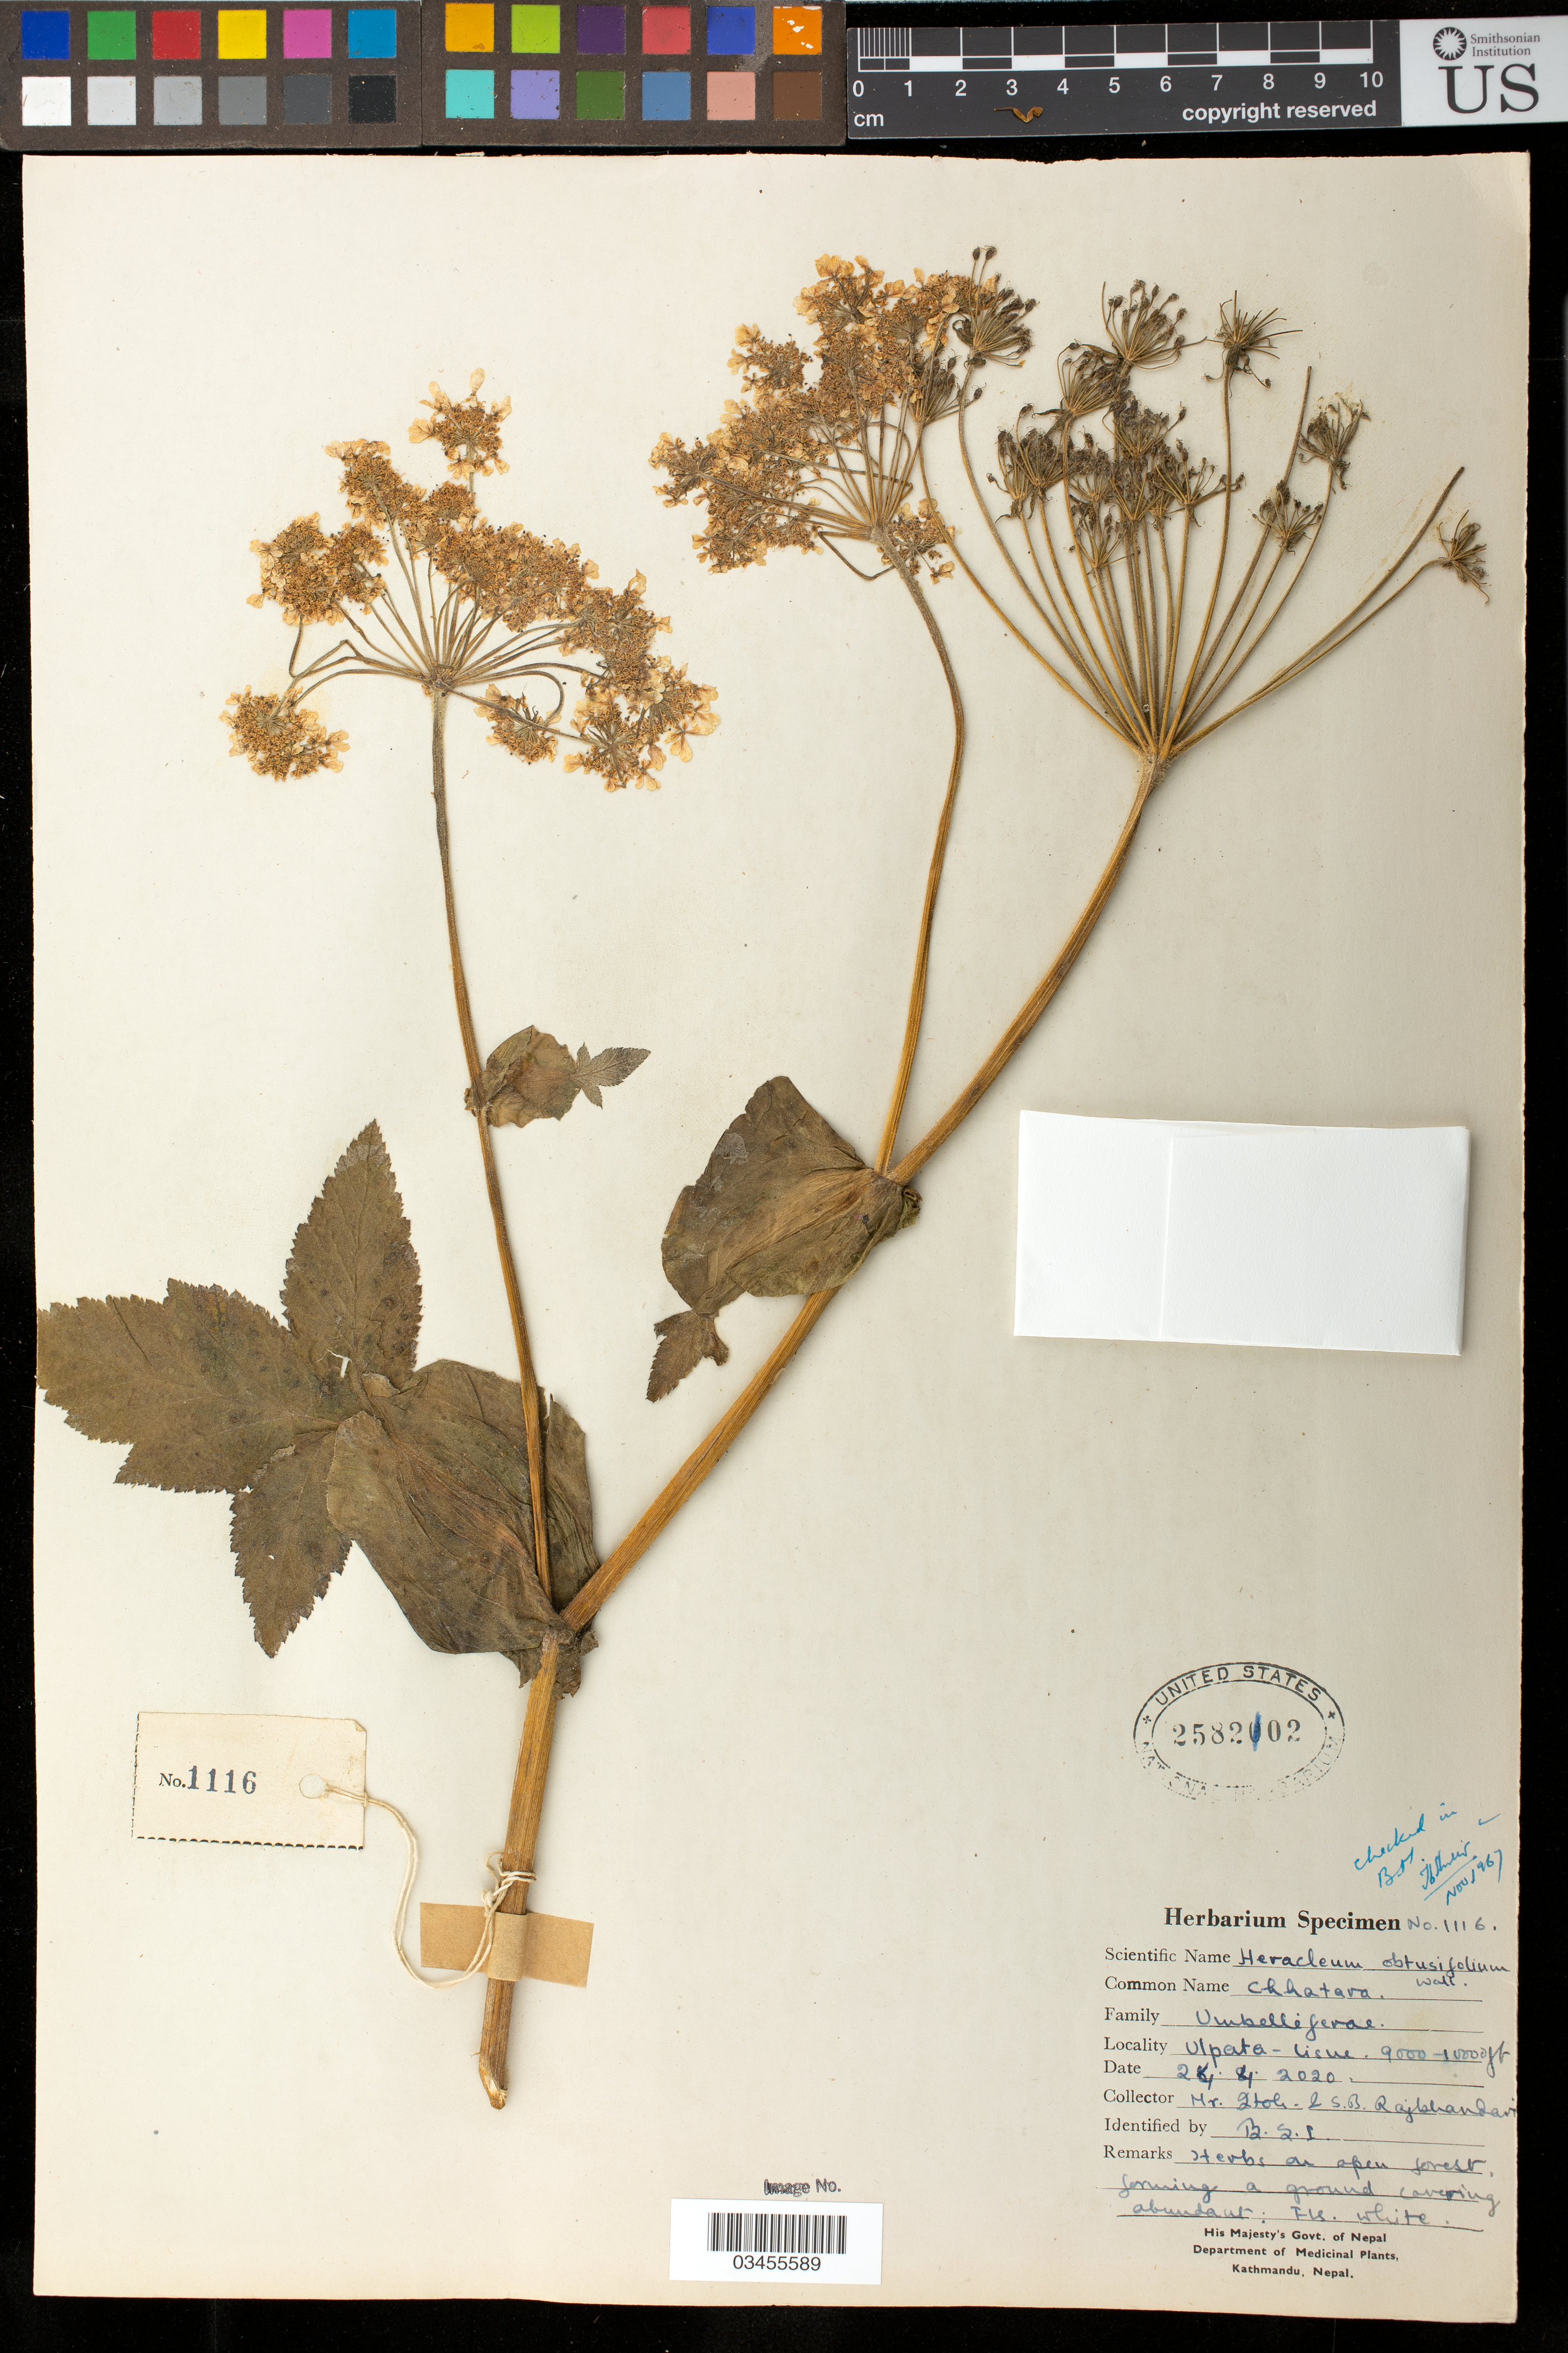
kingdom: Plantae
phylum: Tracheophyta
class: Magnoliopsida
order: Apiales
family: Apiaceae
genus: Heracleum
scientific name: Heracleum obtusifolium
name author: Wall.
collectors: Itoli & I. Rajbhandari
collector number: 1116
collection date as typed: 24.4.2020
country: Nepal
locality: Ulpata - lishe.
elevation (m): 274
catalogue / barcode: US 258202